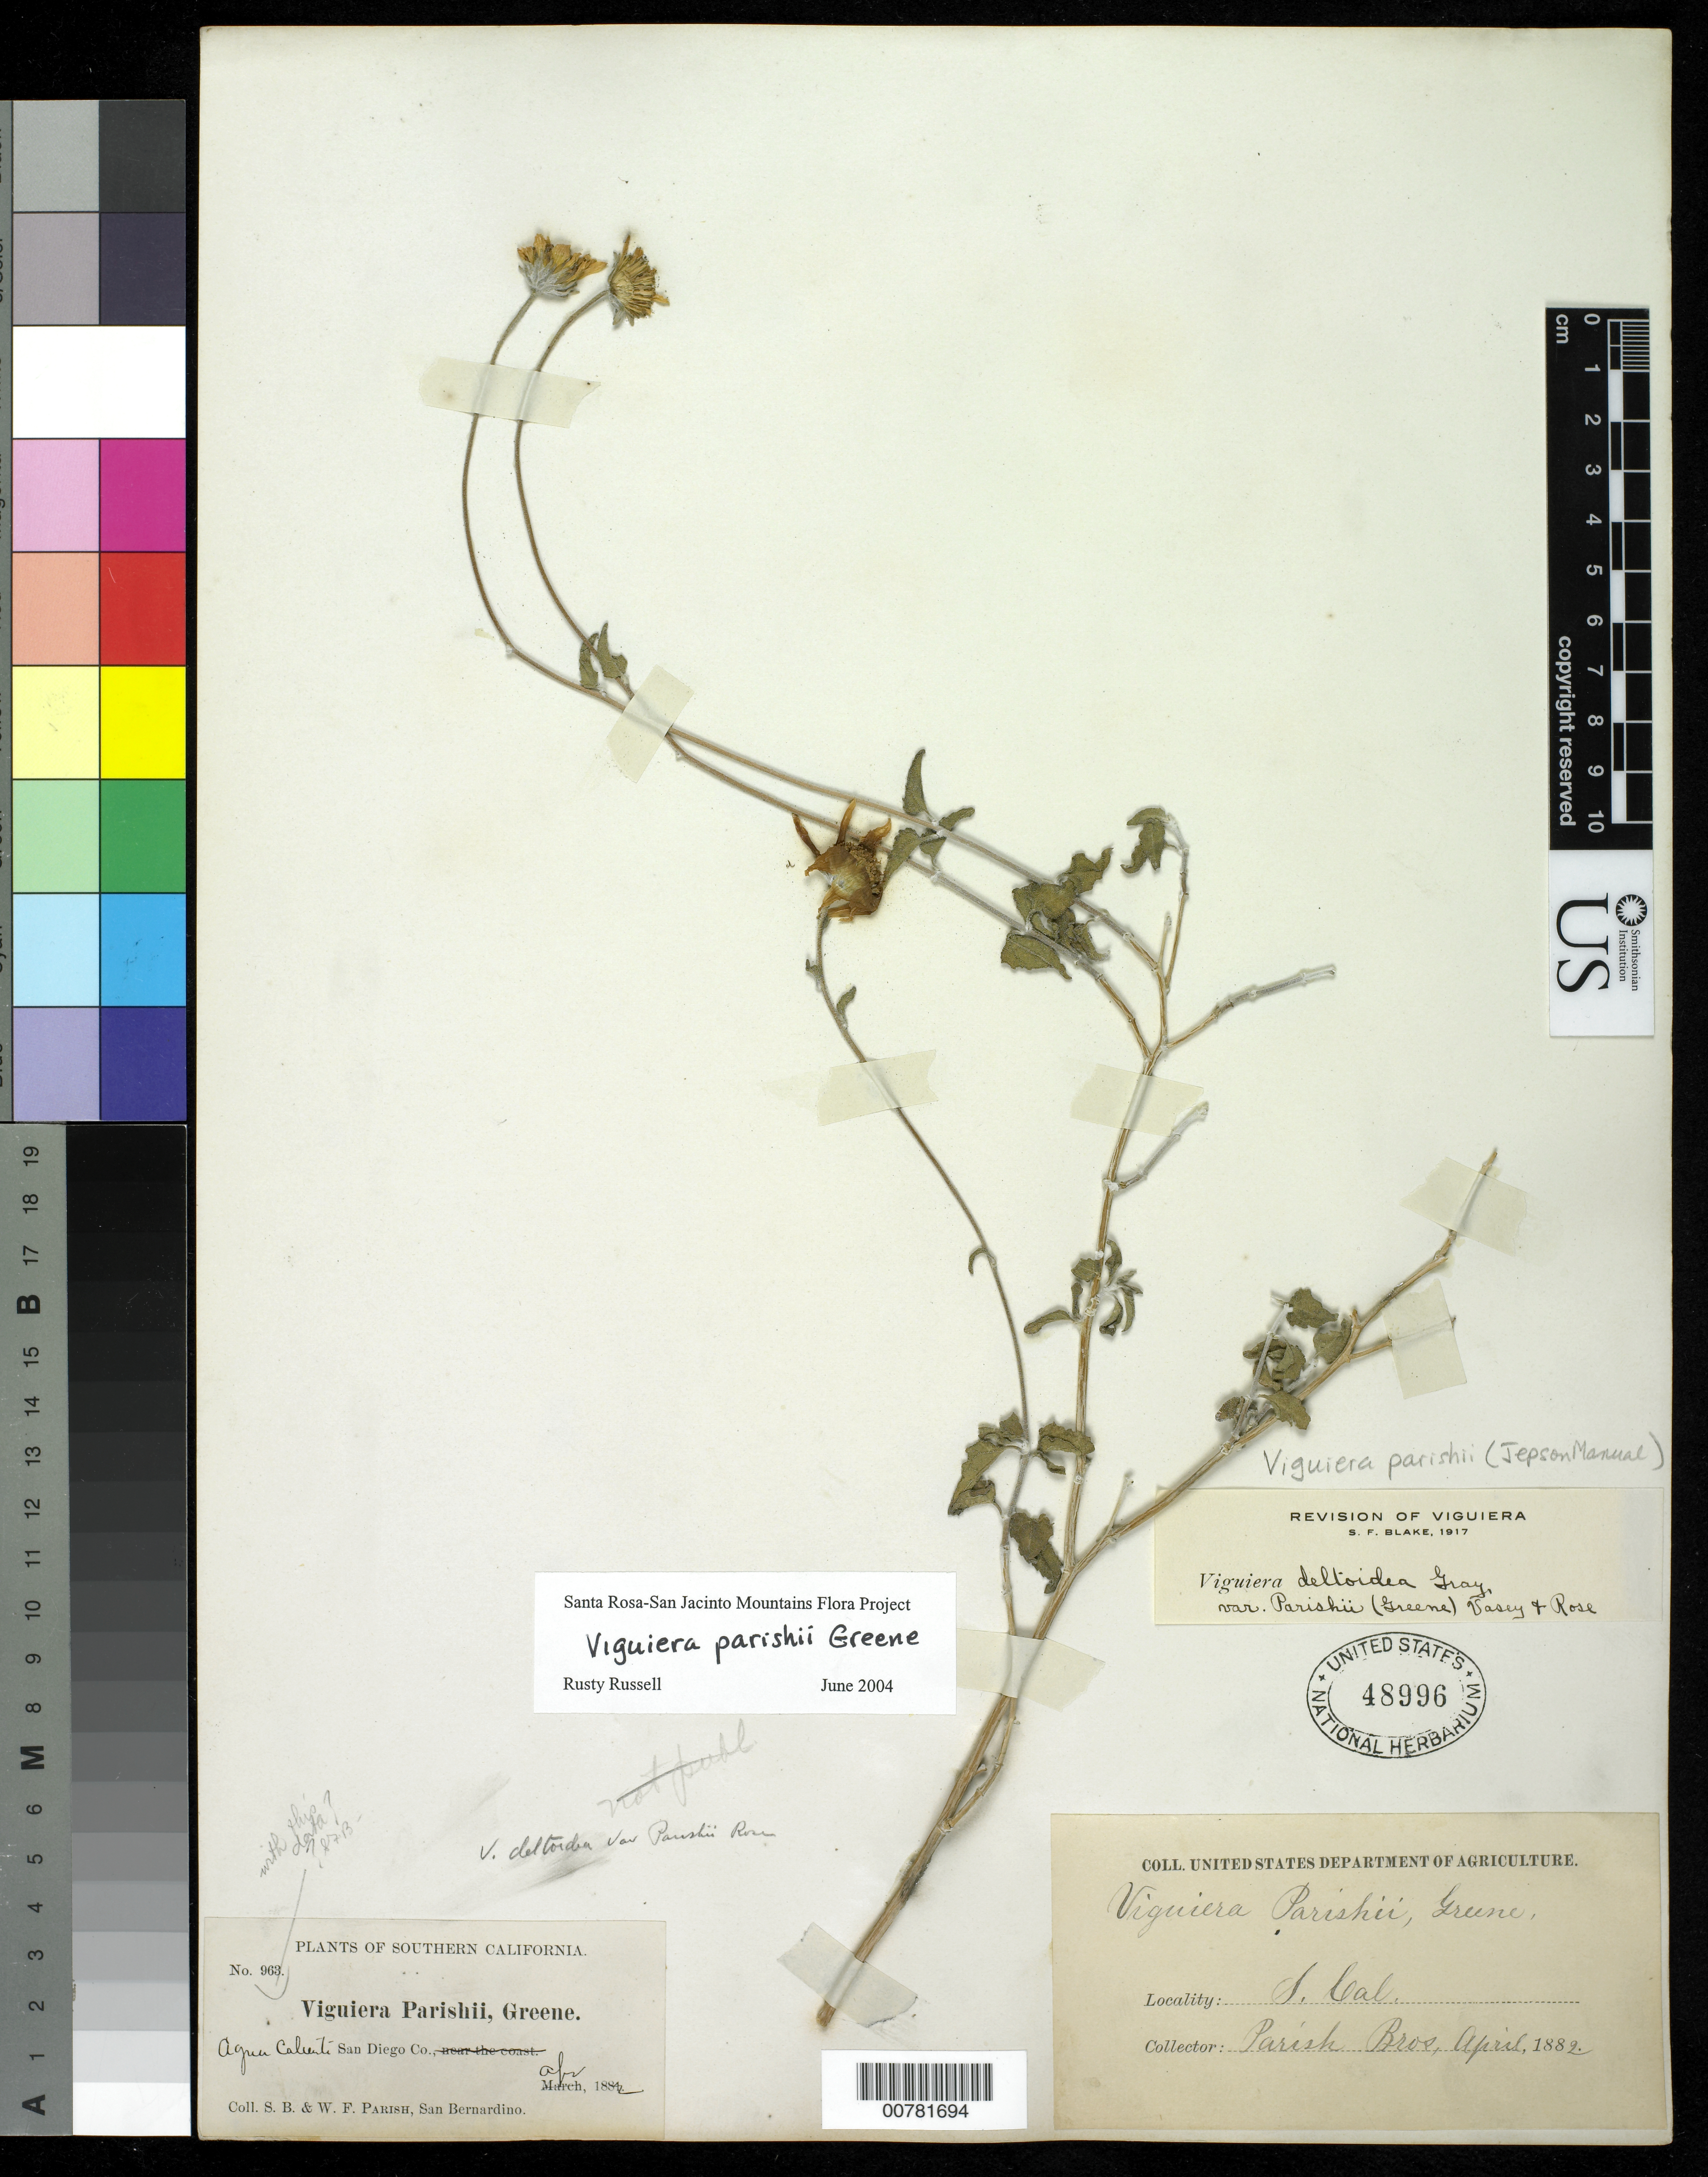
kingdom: Plantae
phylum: Tracheophyta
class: Magnoliopsida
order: Asterales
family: Asteraceae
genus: Viguiera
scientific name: Viguiera deltoidea var. parishii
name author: (Greene) Vasey & Rose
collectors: S. B. Parish & W. F. Parish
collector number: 963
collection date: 1882-04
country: United States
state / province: California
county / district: San Diego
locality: Southern California, Agua Caliente, San Diego Co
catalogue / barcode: US 48996